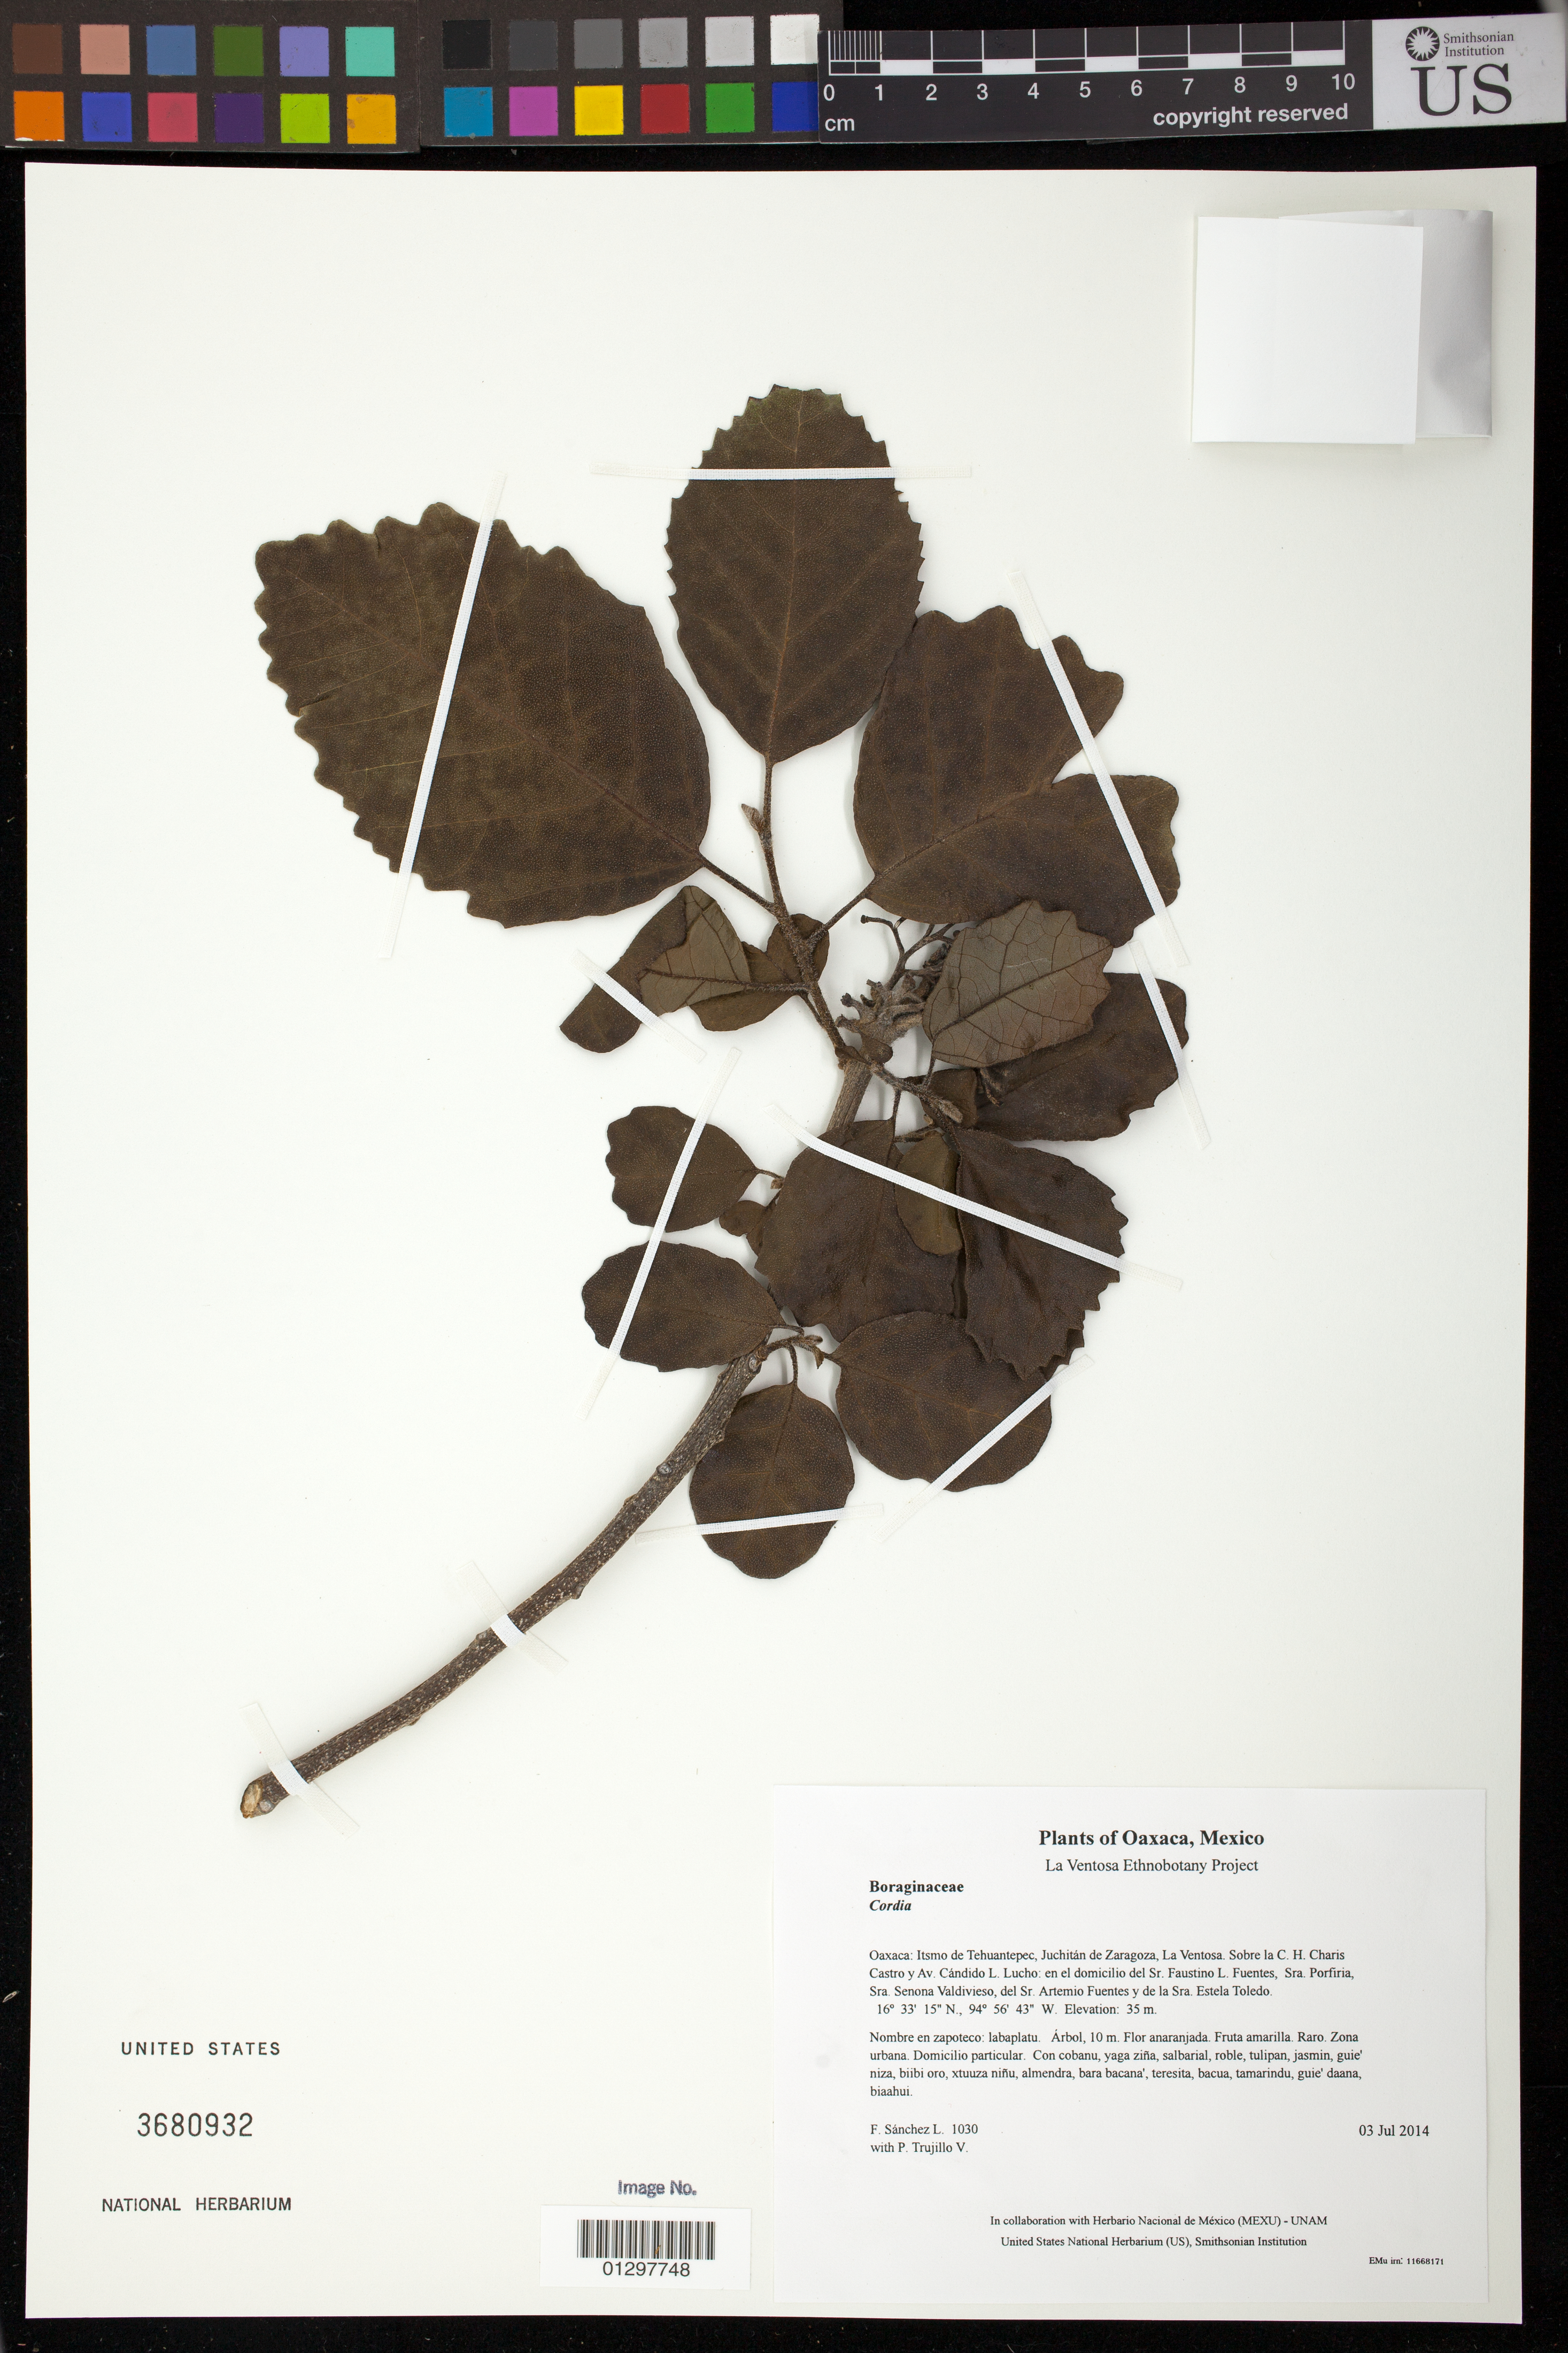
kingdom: Plantae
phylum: Tracheophyta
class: Magnoliopsida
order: Boraginales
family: Cordiaceae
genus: Cordia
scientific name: Cordia dodecandra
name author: A. DC.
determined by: Velasco G., Kenia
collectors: F. Sánchez L. & P. Trujillo V.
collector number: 1030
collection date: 2014-07-03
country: Mexico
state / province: Oaxaca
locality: Itsmo de Tehuantepec, Juchitán de Zaragoza, La Ventosa. Sobre la C. H. Charis Castro y Av. Cándido L. Lucho: en el domicilio del Sr. Faustino L. Fuentes, Sra. Porfiria, Sra. Senona Valdivieso, del Sr. Artemio Fuentes y de la Sra. Estela Toledo.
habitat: Zona urbana. Domicilio particular.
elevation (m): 35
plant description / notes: JEBOT, MEXU, SERO, US; Yaga. 10 m. Guie' biguitu. Cuaananaxhi naguchi. Nadxunu'.; ocote de montaña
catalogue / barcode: US 3680932